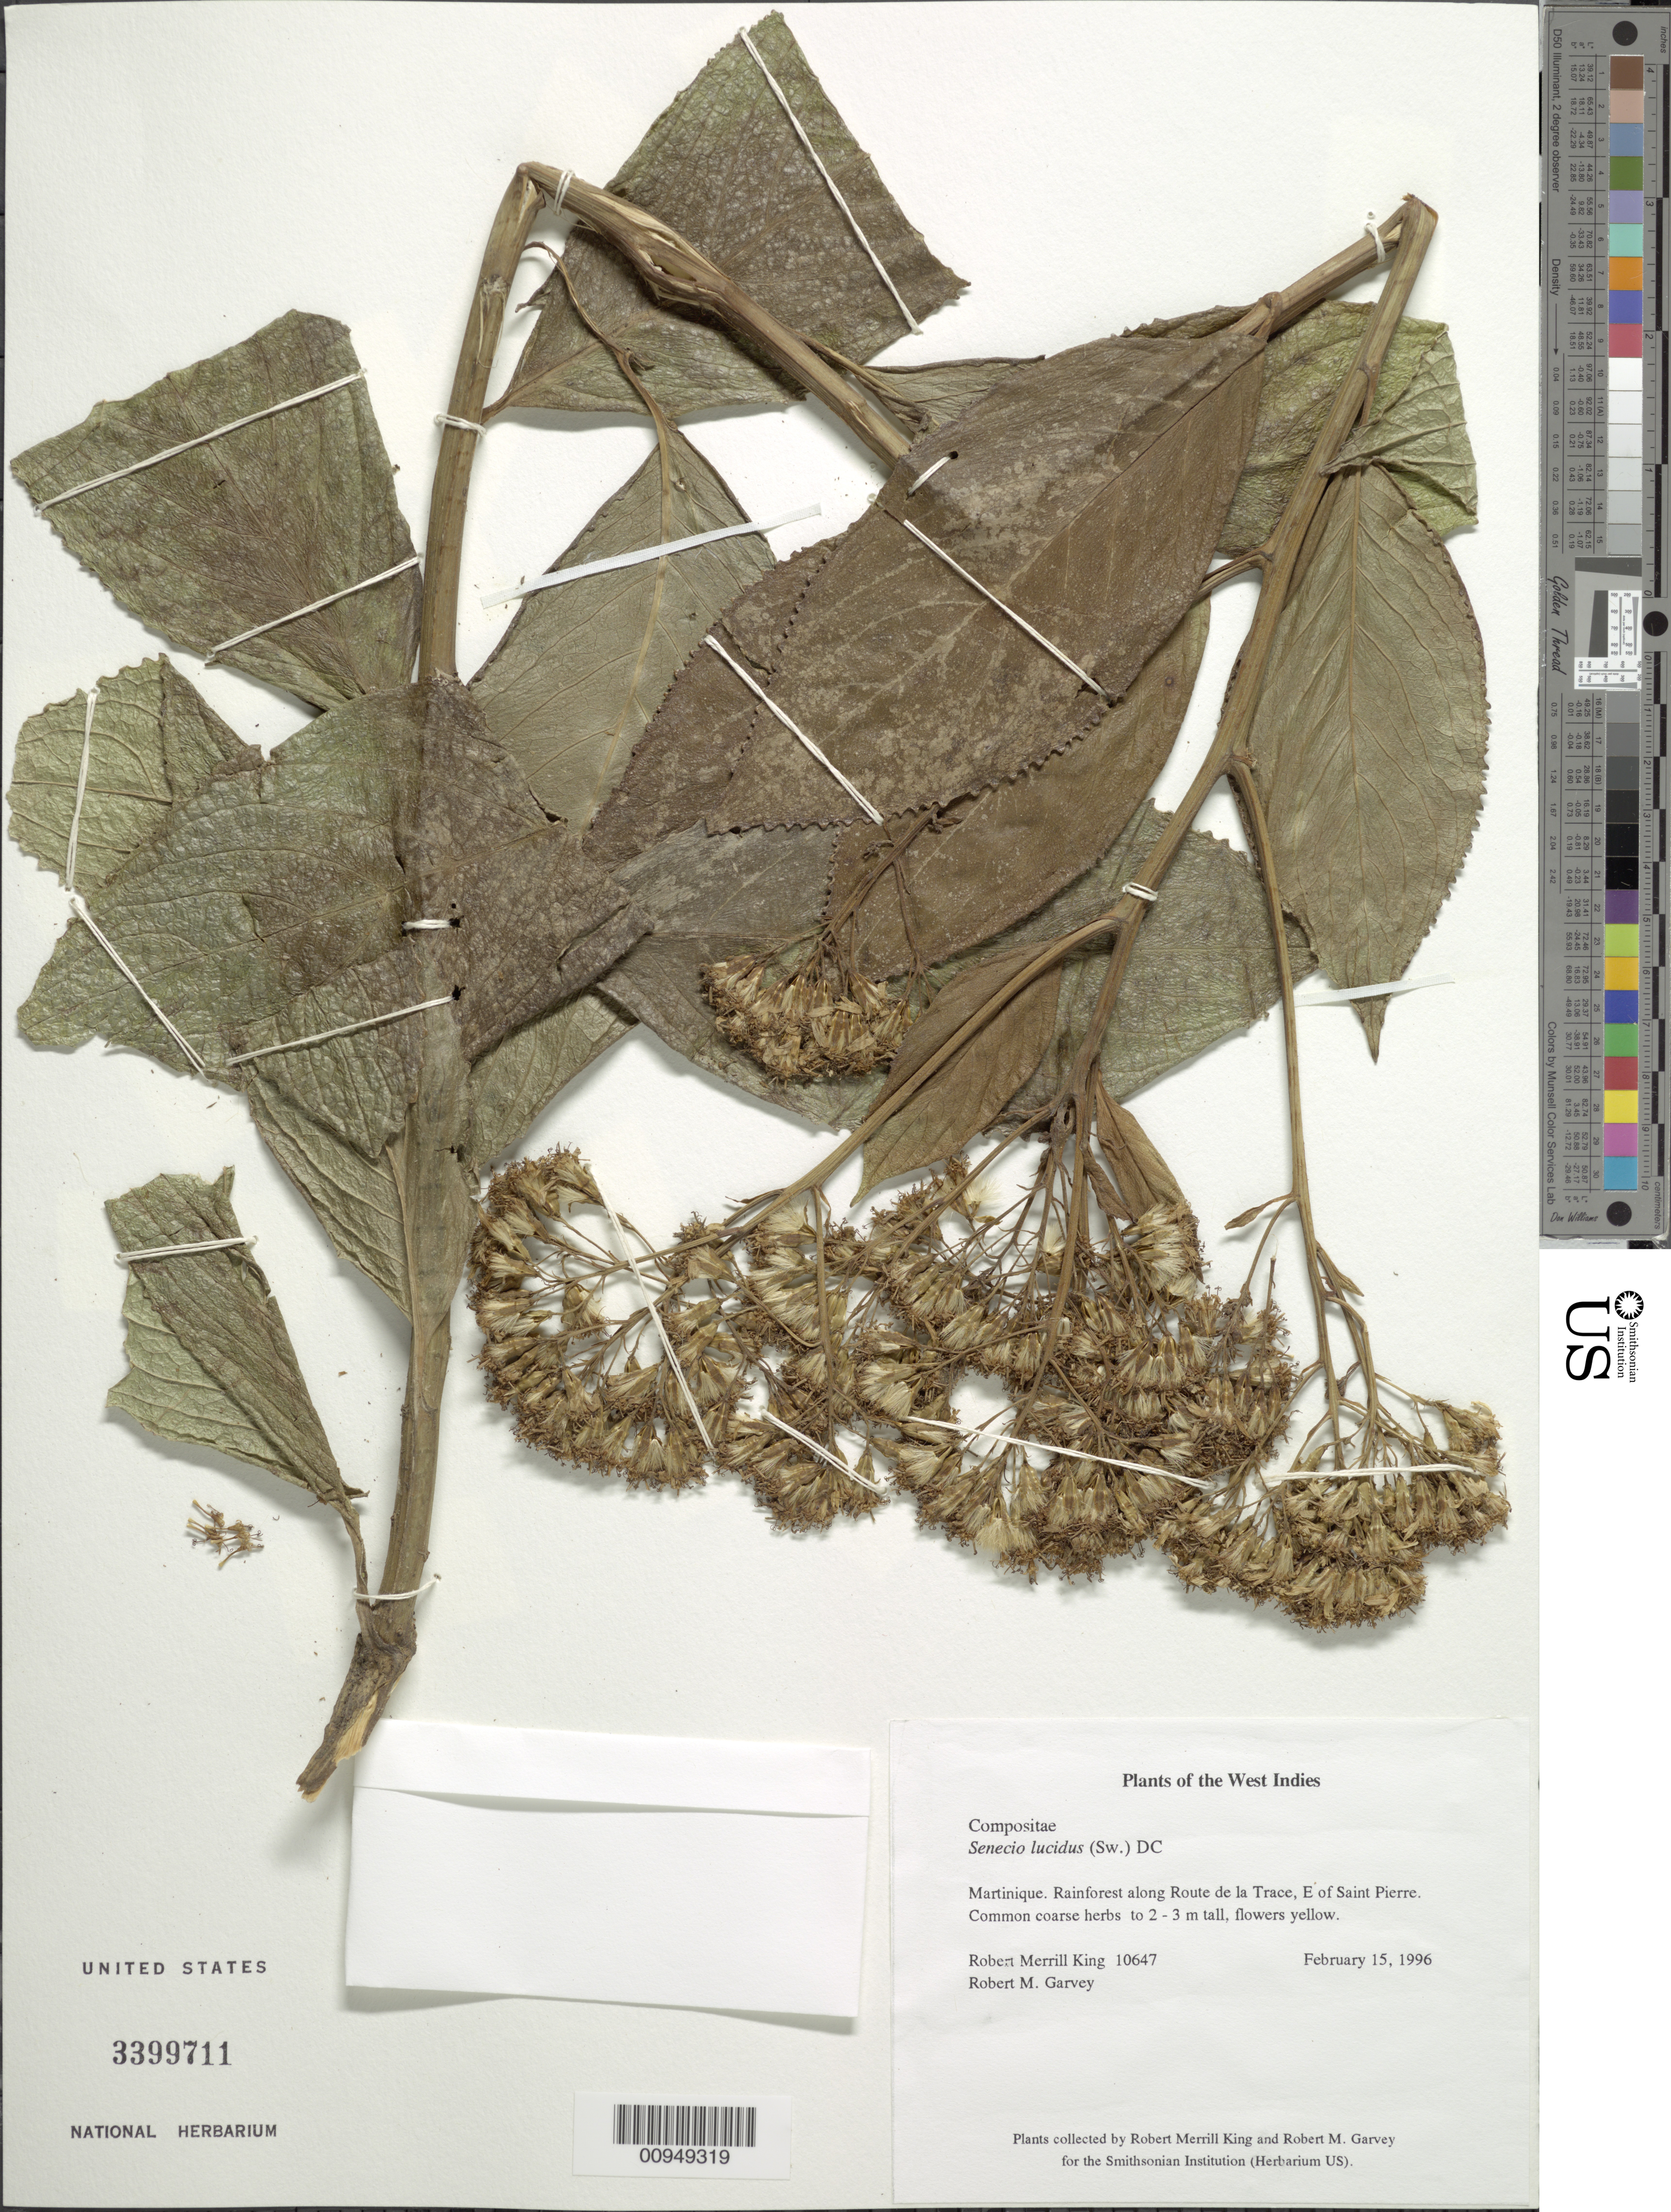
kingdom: Plantae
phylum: Tracheophyta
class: Magnoliopsida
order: Asterales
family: Asteraceae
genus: Senecio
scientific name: Senecio lucidus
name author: (Sw.) DC.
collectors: R. M. King & R. Garvey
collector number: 10647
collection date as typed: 15 Feb 1996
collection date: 1996-02-15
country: Martinique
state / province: Saint-Pierre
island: Martinique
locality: Rainforest along Route de la Trace, E of Saint Pierre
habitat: Rainforest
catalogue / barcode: US 3399711